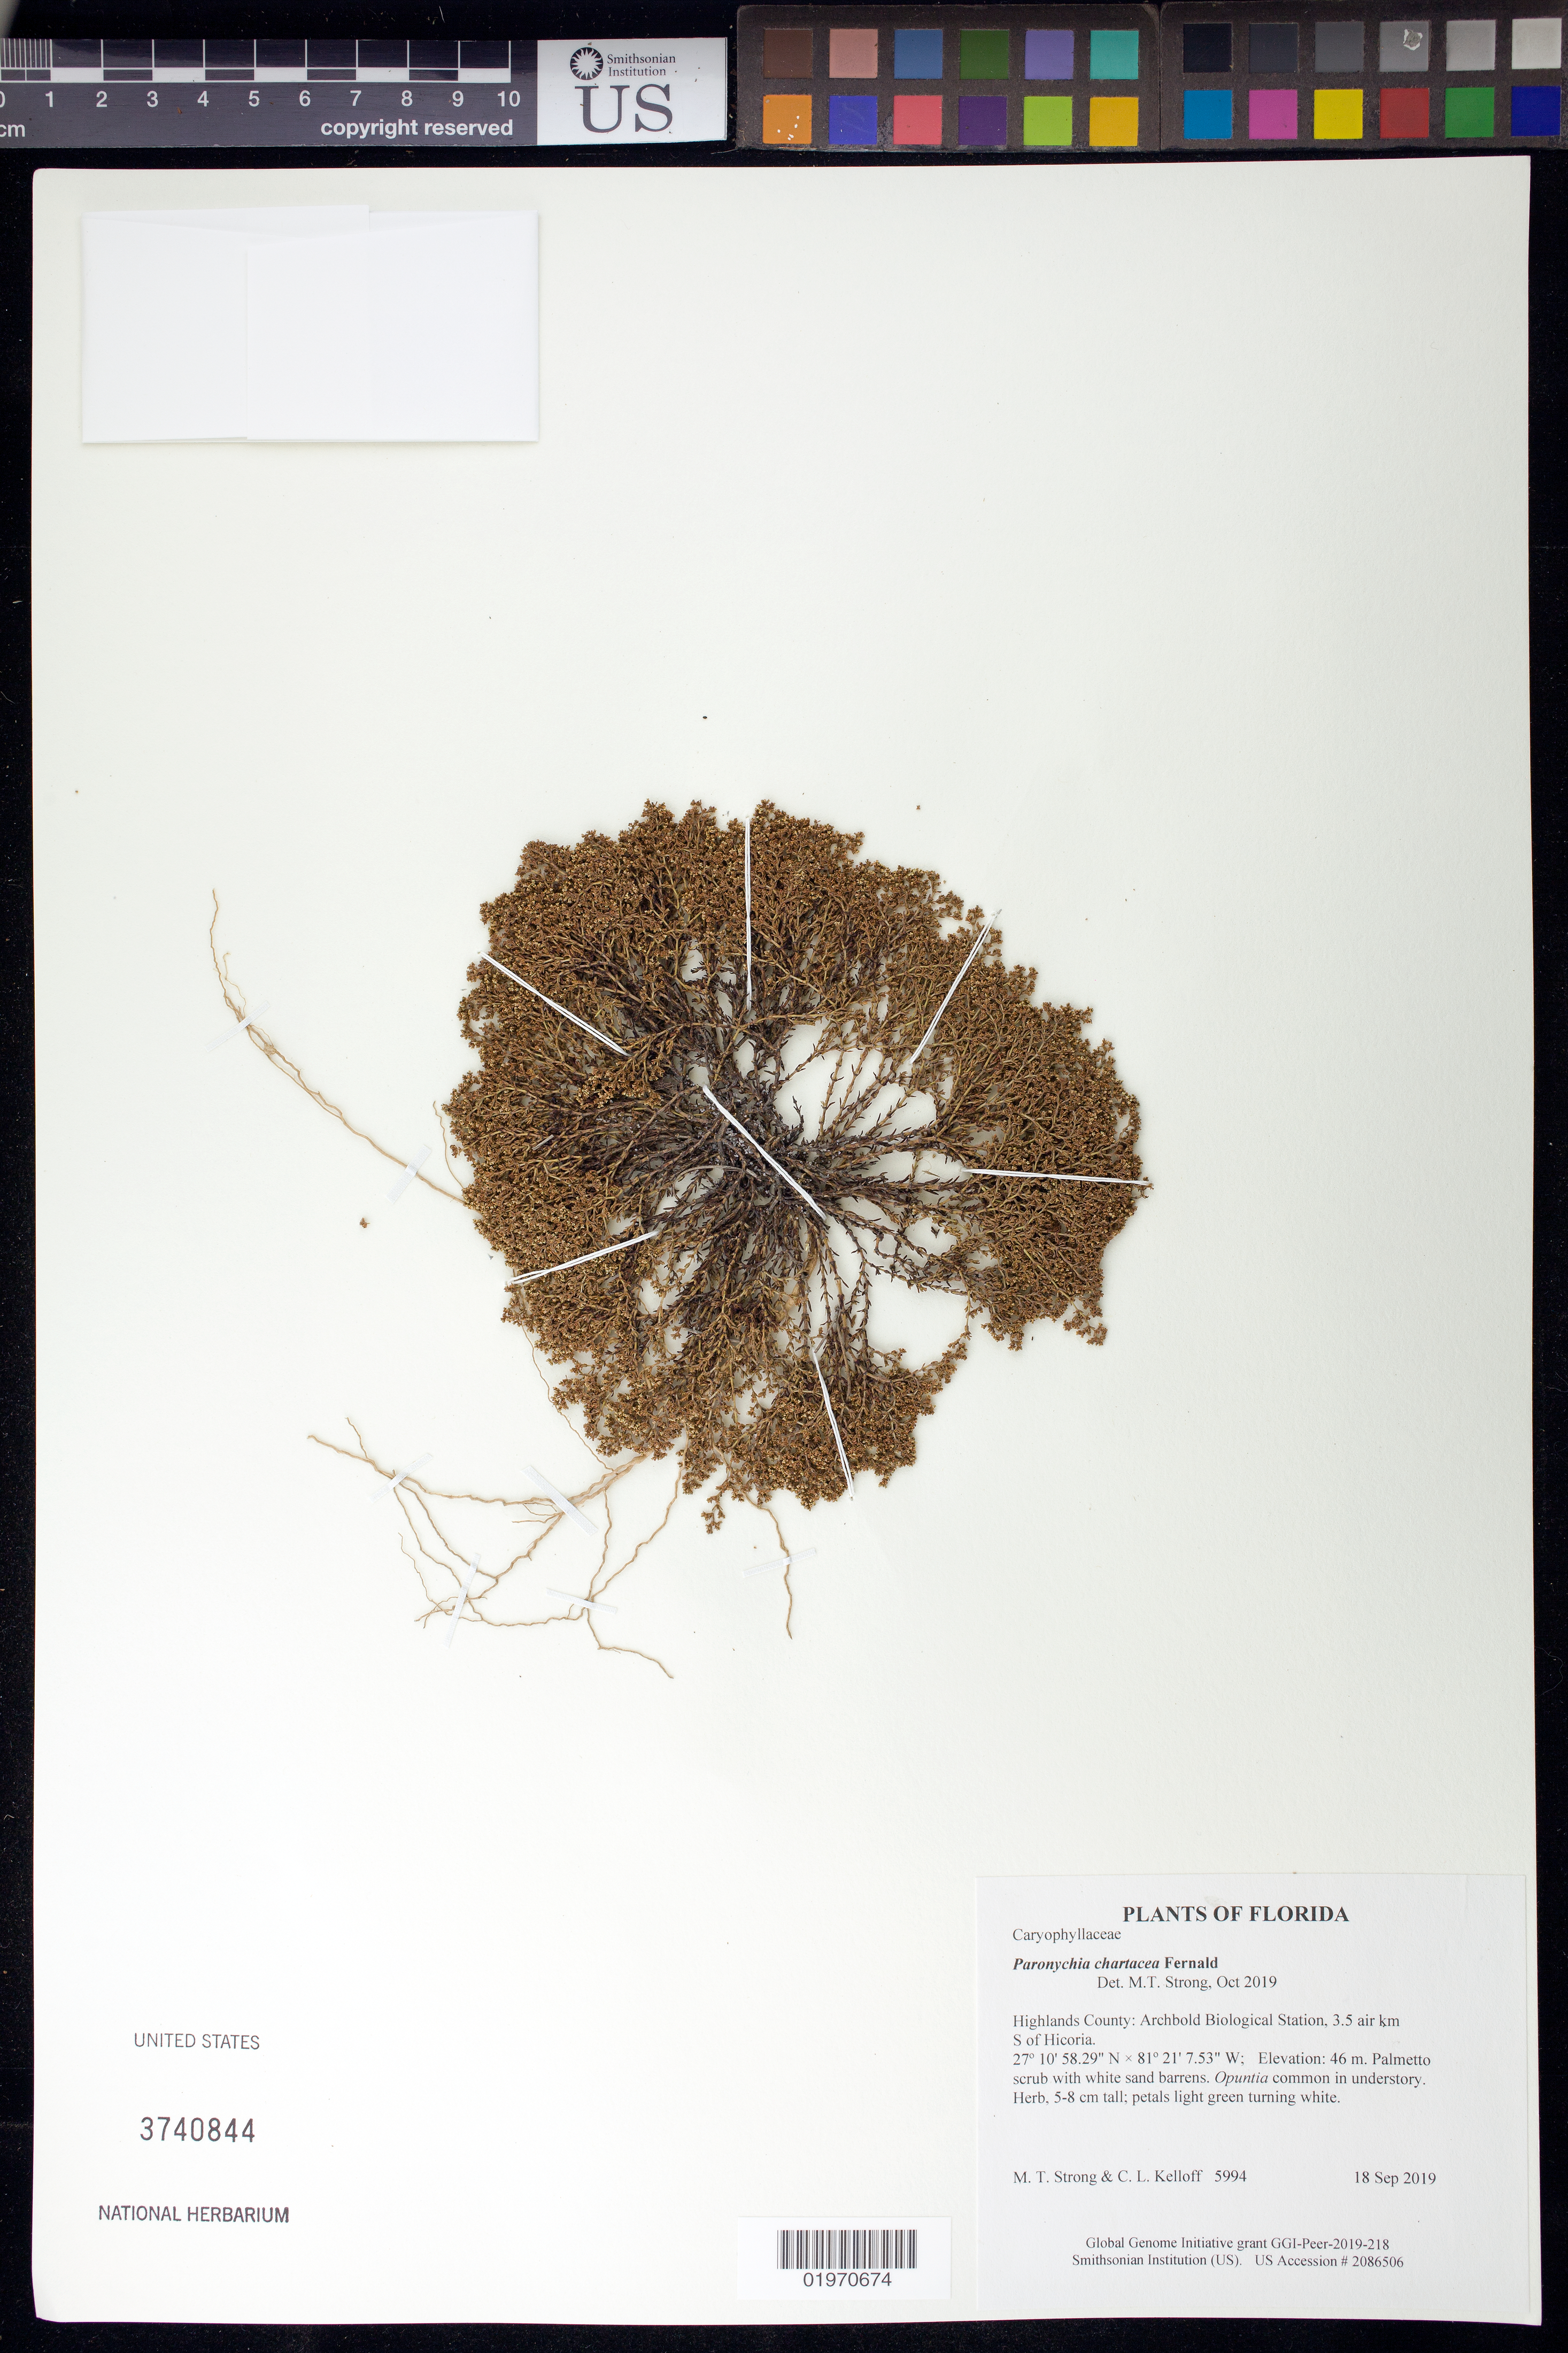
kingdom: Plantae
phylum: Tracheophyta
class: Magnoliopsida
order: Caryophyllales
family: Caryophyllaceae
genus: Paronychia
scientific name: Paronychia chartacea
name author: Fernald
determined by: Strong, Mark T., (BOT), Smithsonian Institution - National Museum of Natural History (UNITED STATES)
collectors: M. T. Strong & C. L. Kelloff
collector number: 5994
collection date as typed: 18 Sep 2019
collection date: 2019-09-18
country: United States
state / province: Florida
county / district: Highlands County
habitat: Palmetto scrub with white sand barrens. Opuntia common in understory.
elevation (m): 46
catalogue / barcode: US 3740844